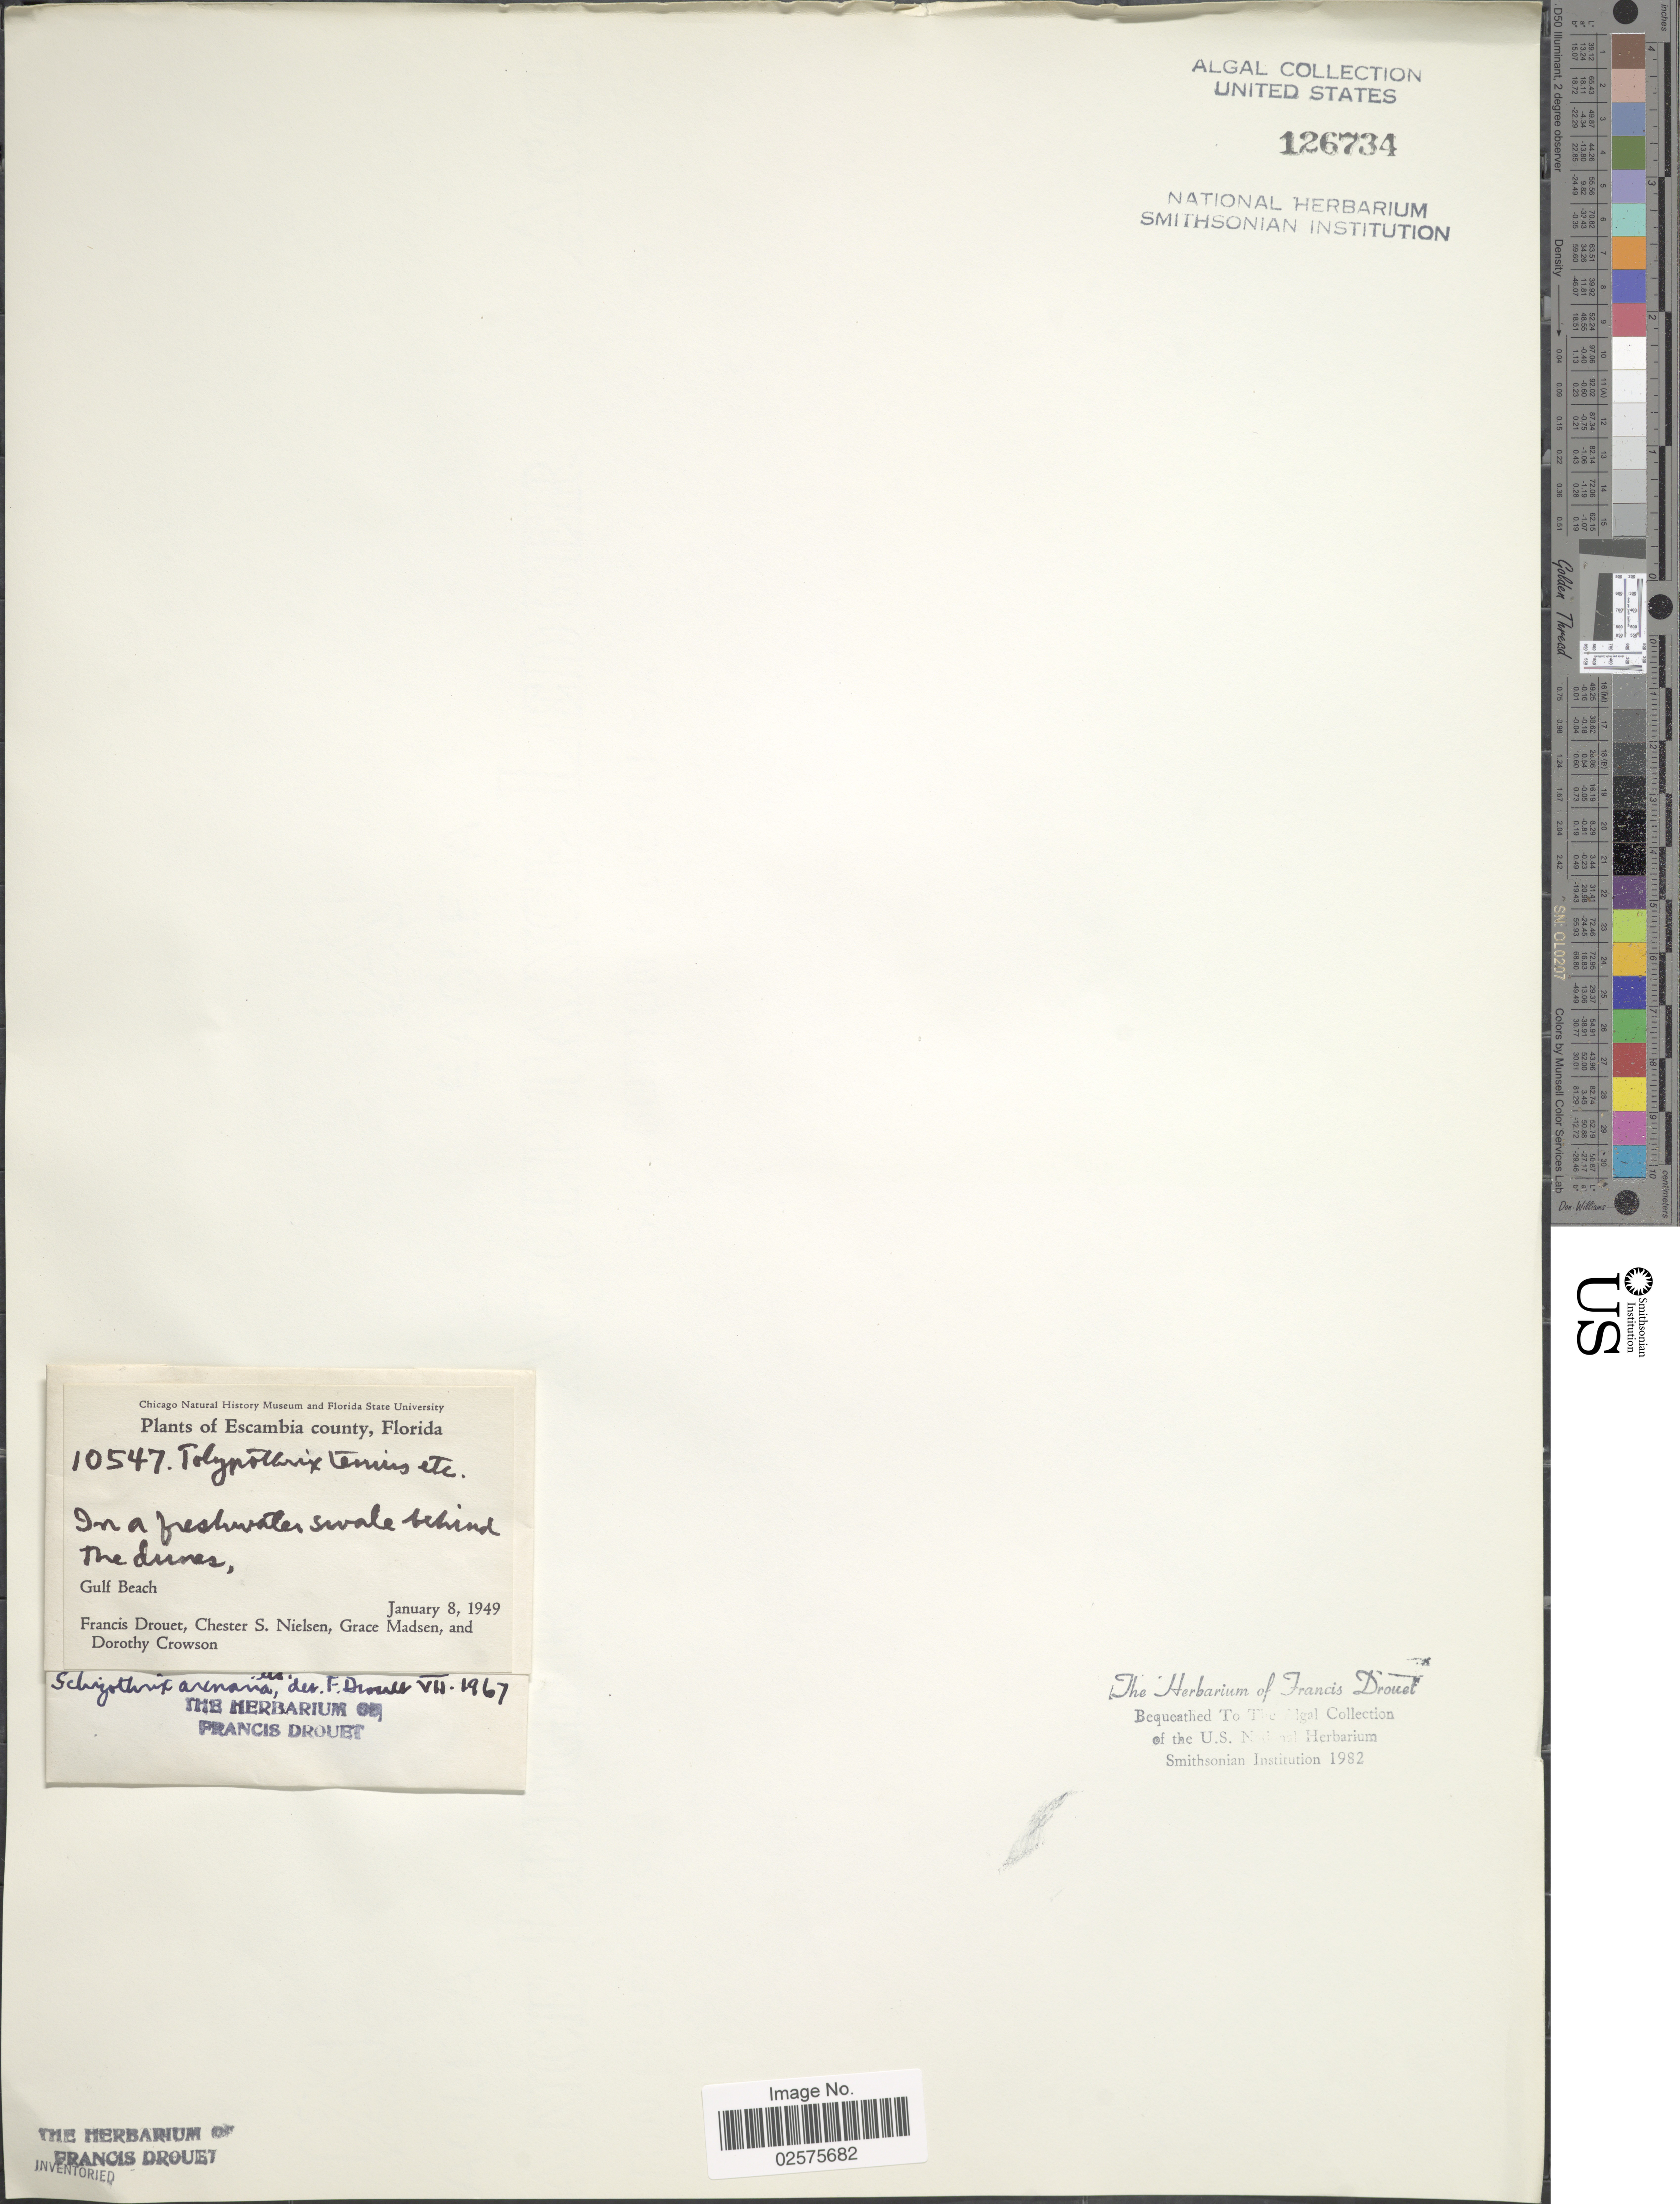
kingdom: Bacteria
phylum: Cyanobacteria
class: Cyanobacteriia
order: Leptolyngbyales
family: Trichocoleusaceae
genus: Schizothrix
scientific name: Schizothrix arenaria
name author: Gomont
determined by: Drouet, F. E.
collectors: F. E. Drouet, C. S. Nielsen, G. Madsen & D. Crowson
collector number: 10547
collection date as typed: January 8, 1949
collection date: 1949-01-08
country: United States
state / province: Florida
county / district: Escambia County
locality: Gulf Beach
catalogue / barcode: US 126734